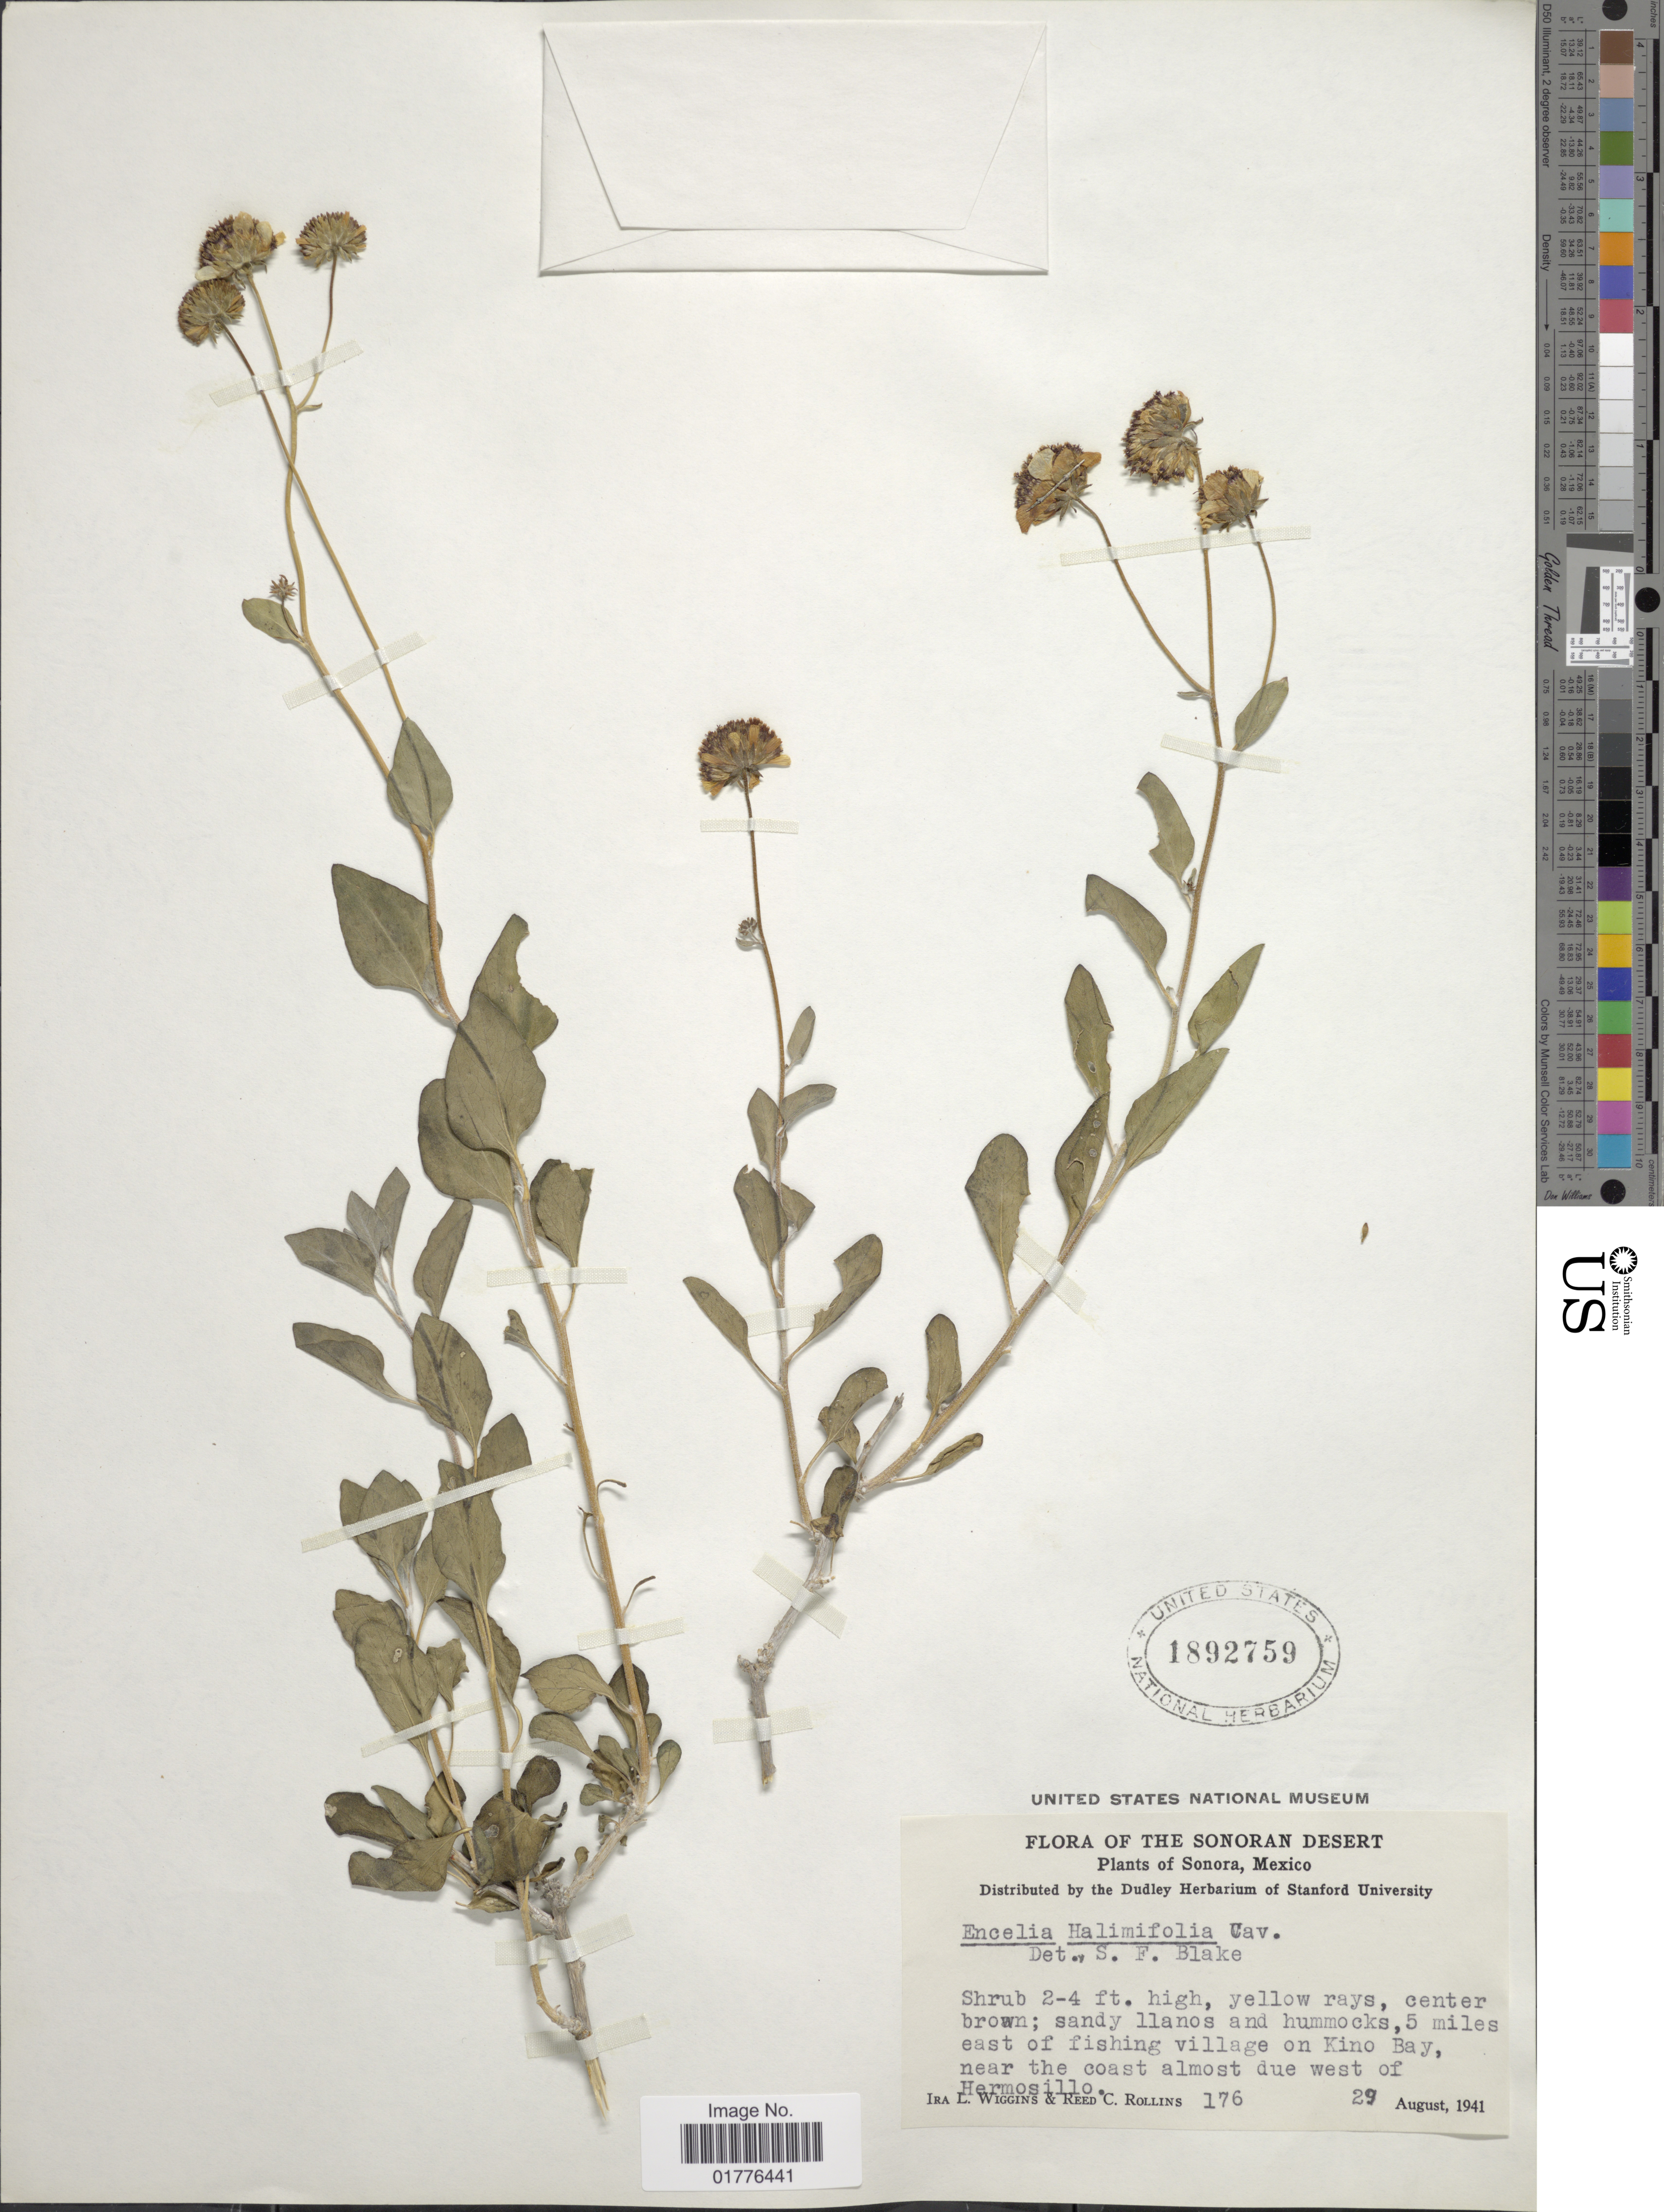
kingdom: Plantae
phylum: Tracheophyta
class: Magnoliopsida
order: Asterales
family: Asteraceae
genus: Encelia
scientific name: Encelia halimifolia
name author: Cav.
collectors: I. L. Wiggins & R. C. Rollins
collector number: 176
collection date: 1941-08-29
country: Mexico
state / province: Sonora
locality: Sonoran Desert. 5 miles east of fishing village on Kino Bay, near the coast almost due west of Hermosillo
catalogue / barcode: US 1892759